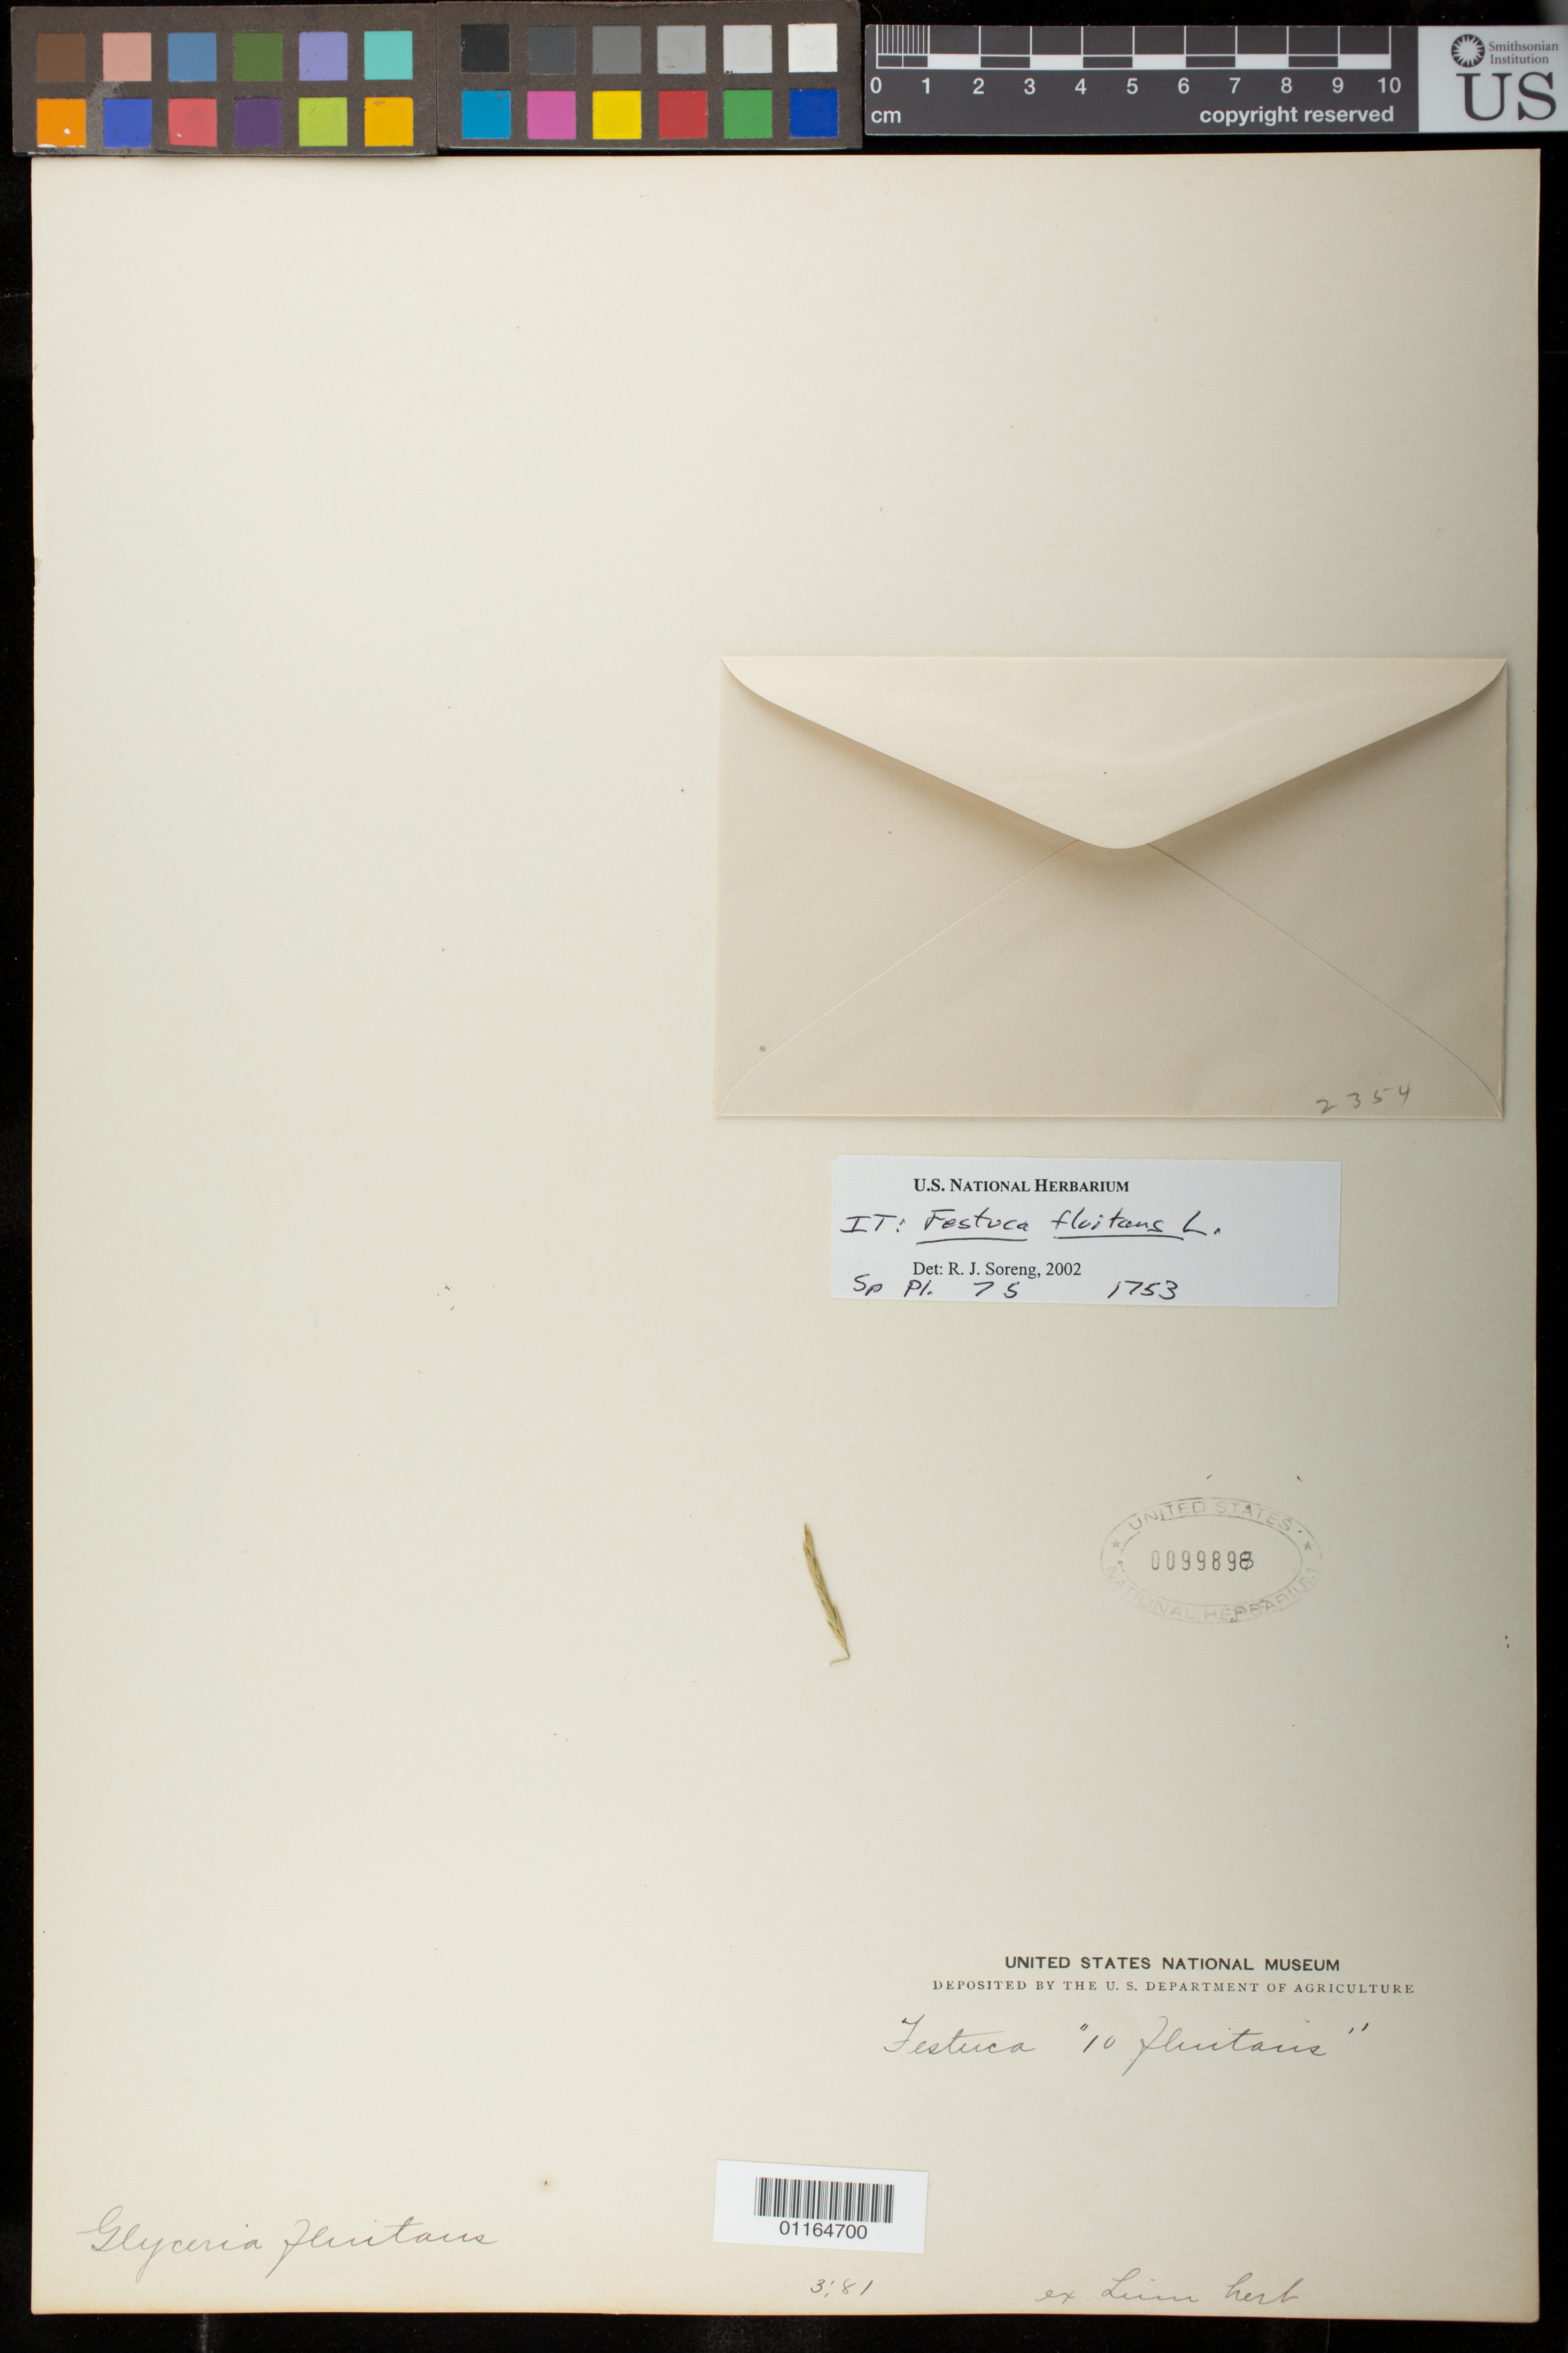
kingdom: Plantae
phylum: Tracheophyta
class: Liliopsida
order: Poales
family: Poaceae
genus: Festuca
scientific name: Festuca fluitans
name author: L.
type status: Type Collection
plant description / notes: Fragmentary material of type specimen ex herb. Linn.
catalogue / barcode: US 99898